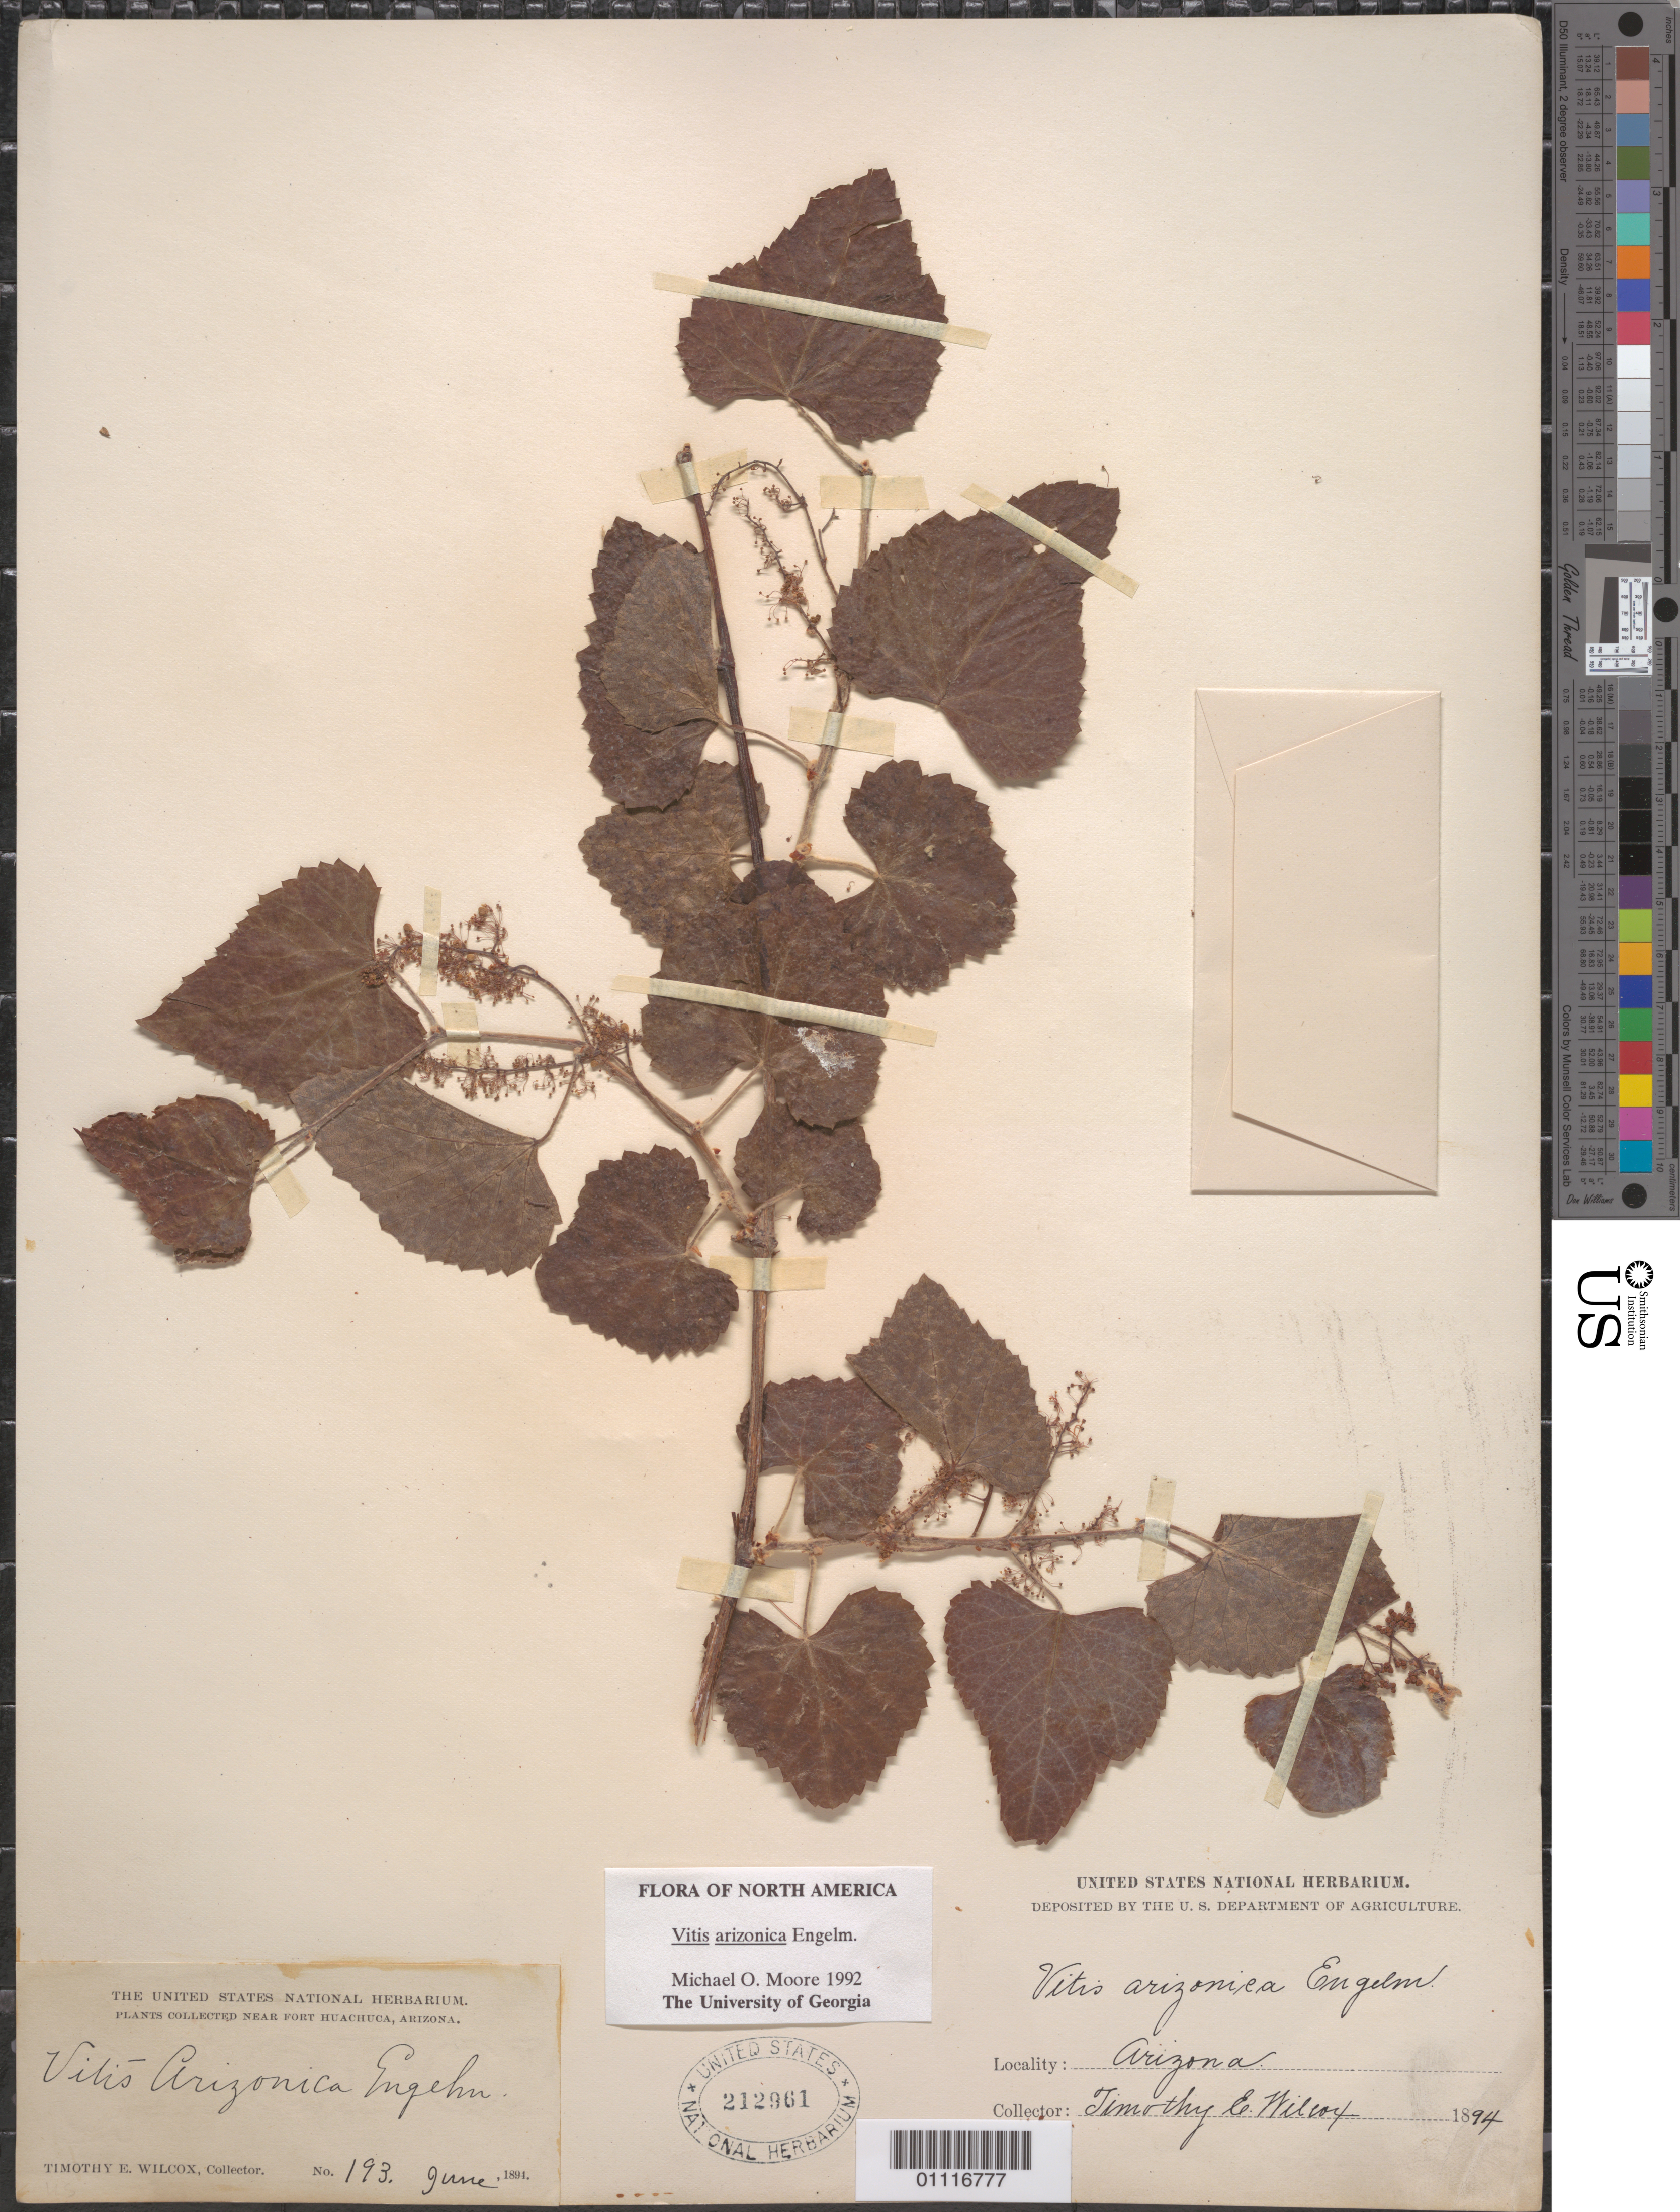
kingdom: Plantae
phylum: Tracheophyta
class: Magnoliopsida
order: Vitales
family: Vitaceae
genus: Vitis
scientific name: Vitis arizonica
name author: Engelm.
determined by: Moore, M. O.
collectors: T. E. Wilcox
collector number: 193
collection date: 1894-06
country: United States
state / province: Arizona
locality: near Fort Huachuca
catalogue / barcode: US 212961